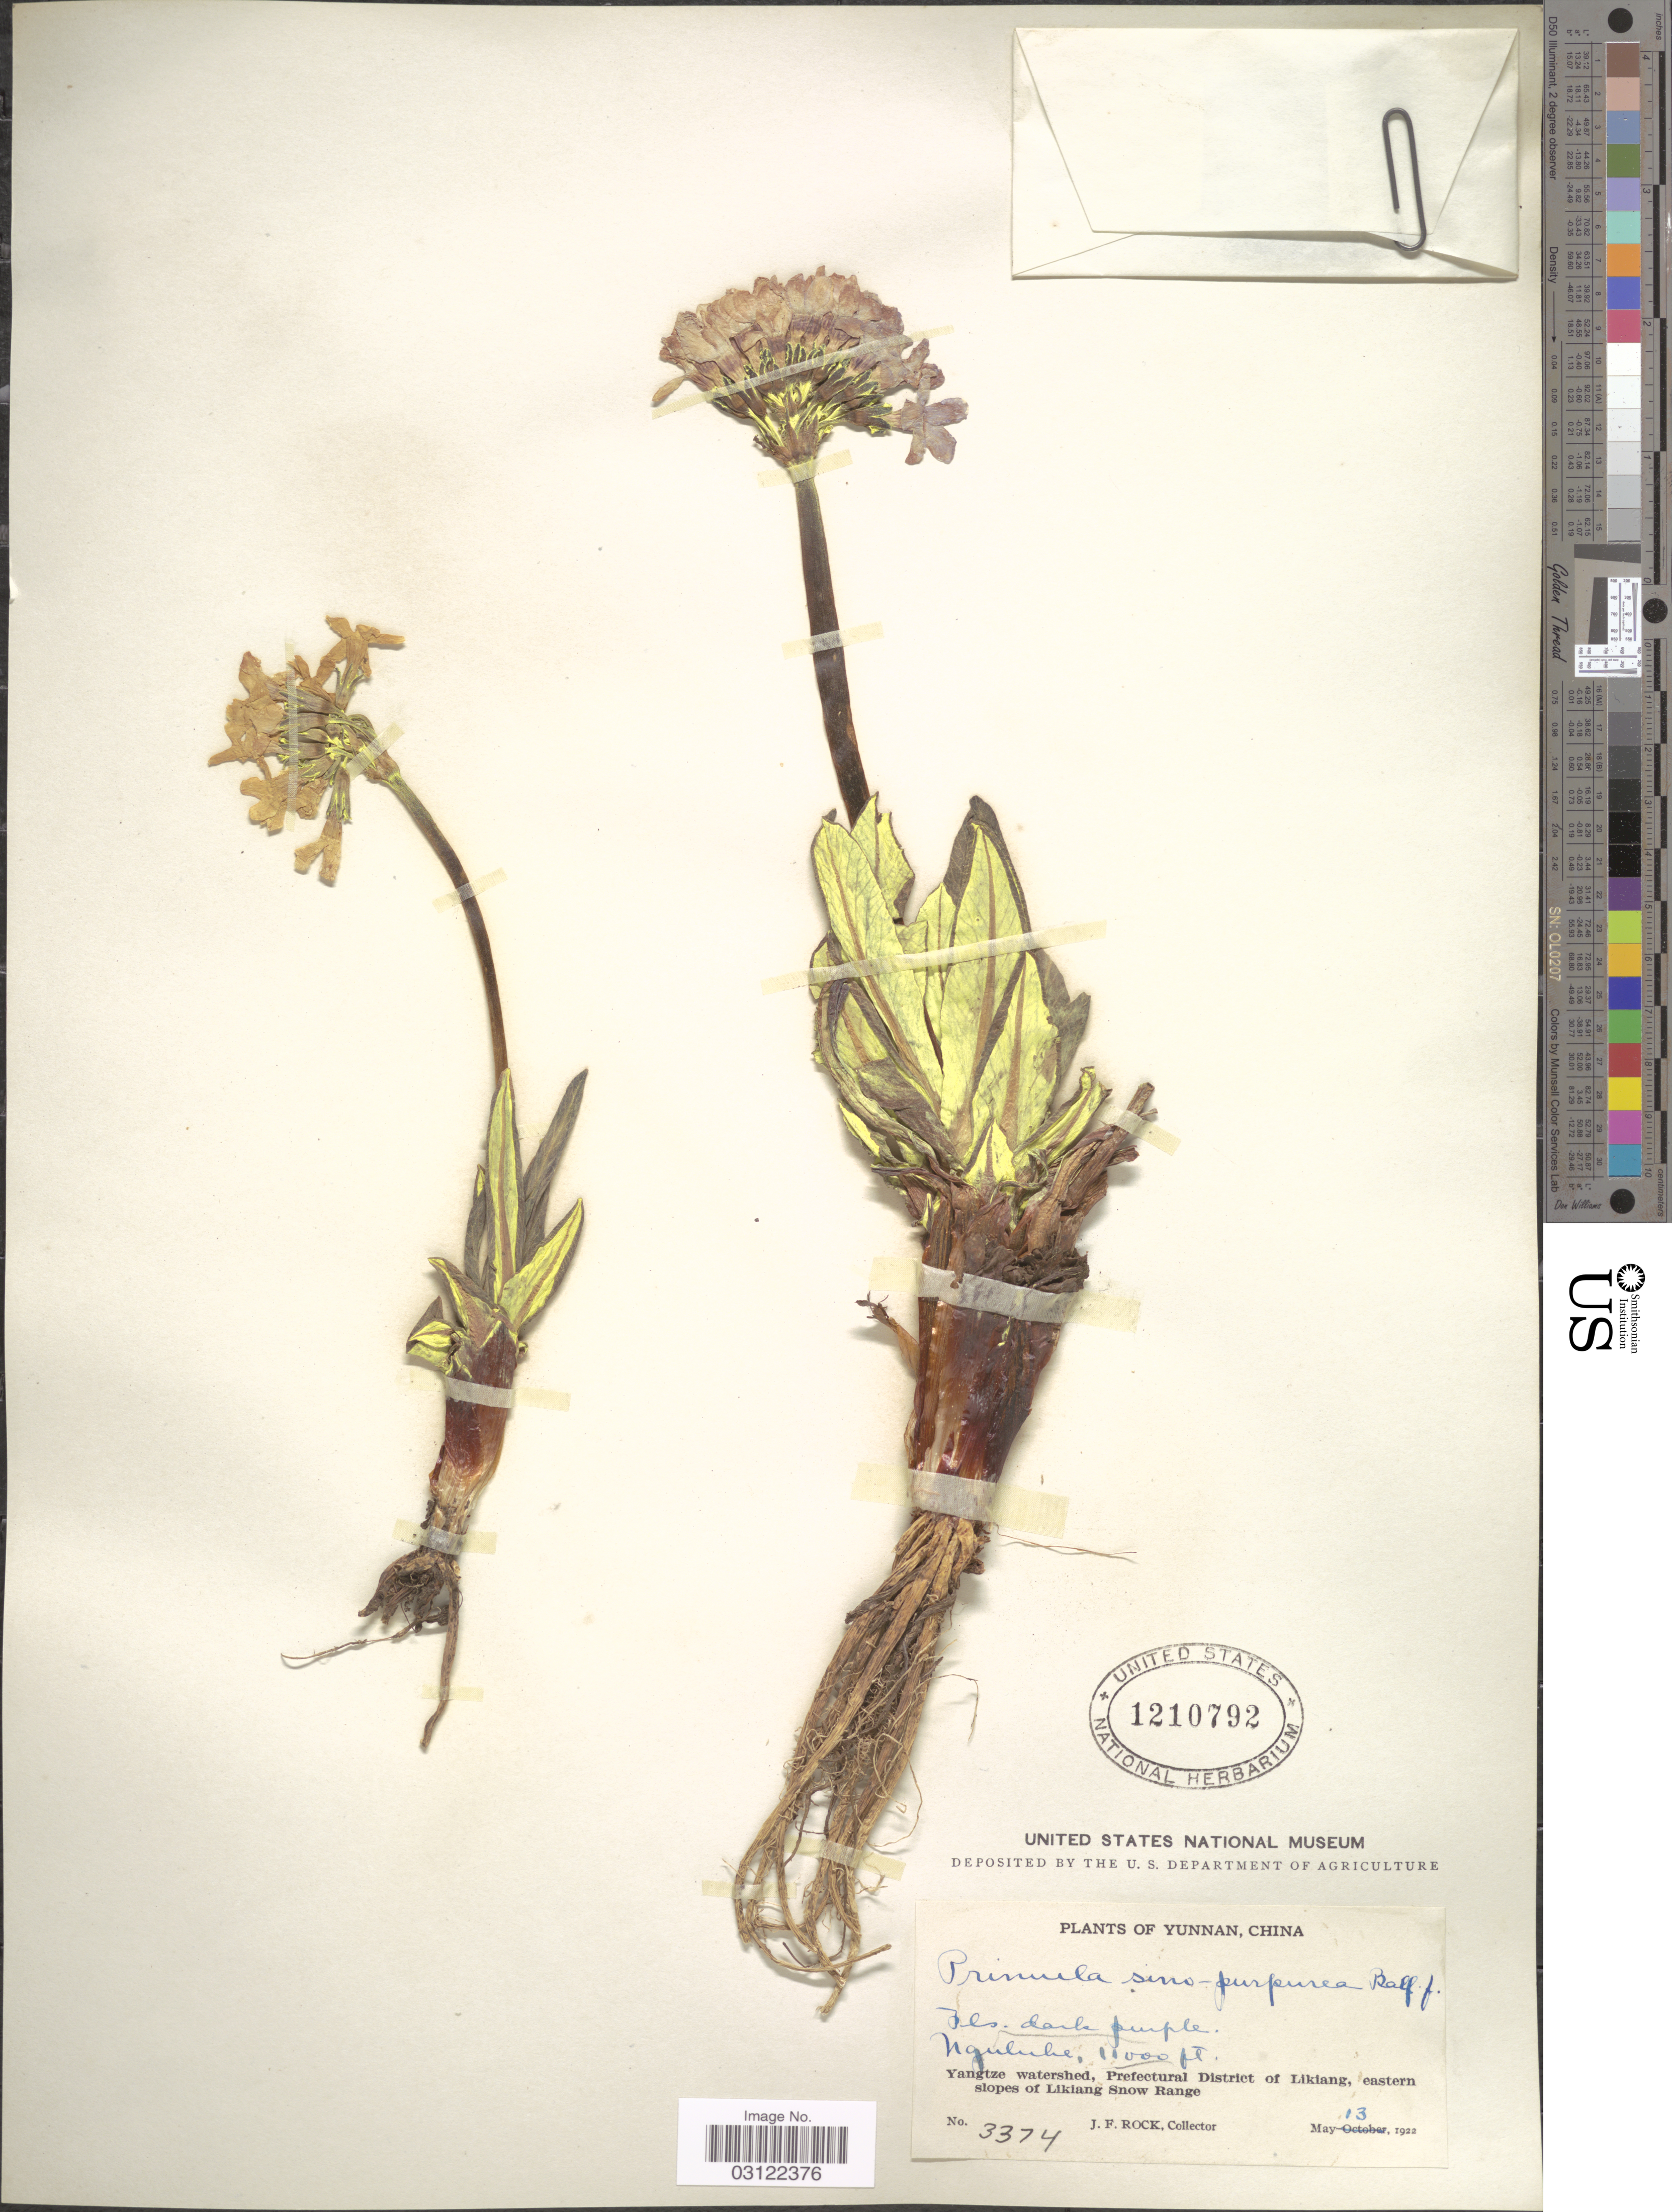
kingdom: Plantae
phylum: Tracheophyta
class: Magnoliopsida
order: Ericales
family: Primulaceae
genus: Primula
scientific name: Primula sinopurpurea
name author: Balf. f. ex Hutch.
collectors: J. Rock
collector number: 3374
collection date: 1922-05-13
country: China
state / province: Yunnan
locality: Nguluhe. Yangtze watershed, Prefectural District of Likiang, eastern slopes of Likiang Snow Range.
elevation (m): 3353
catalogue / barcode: US 1210792